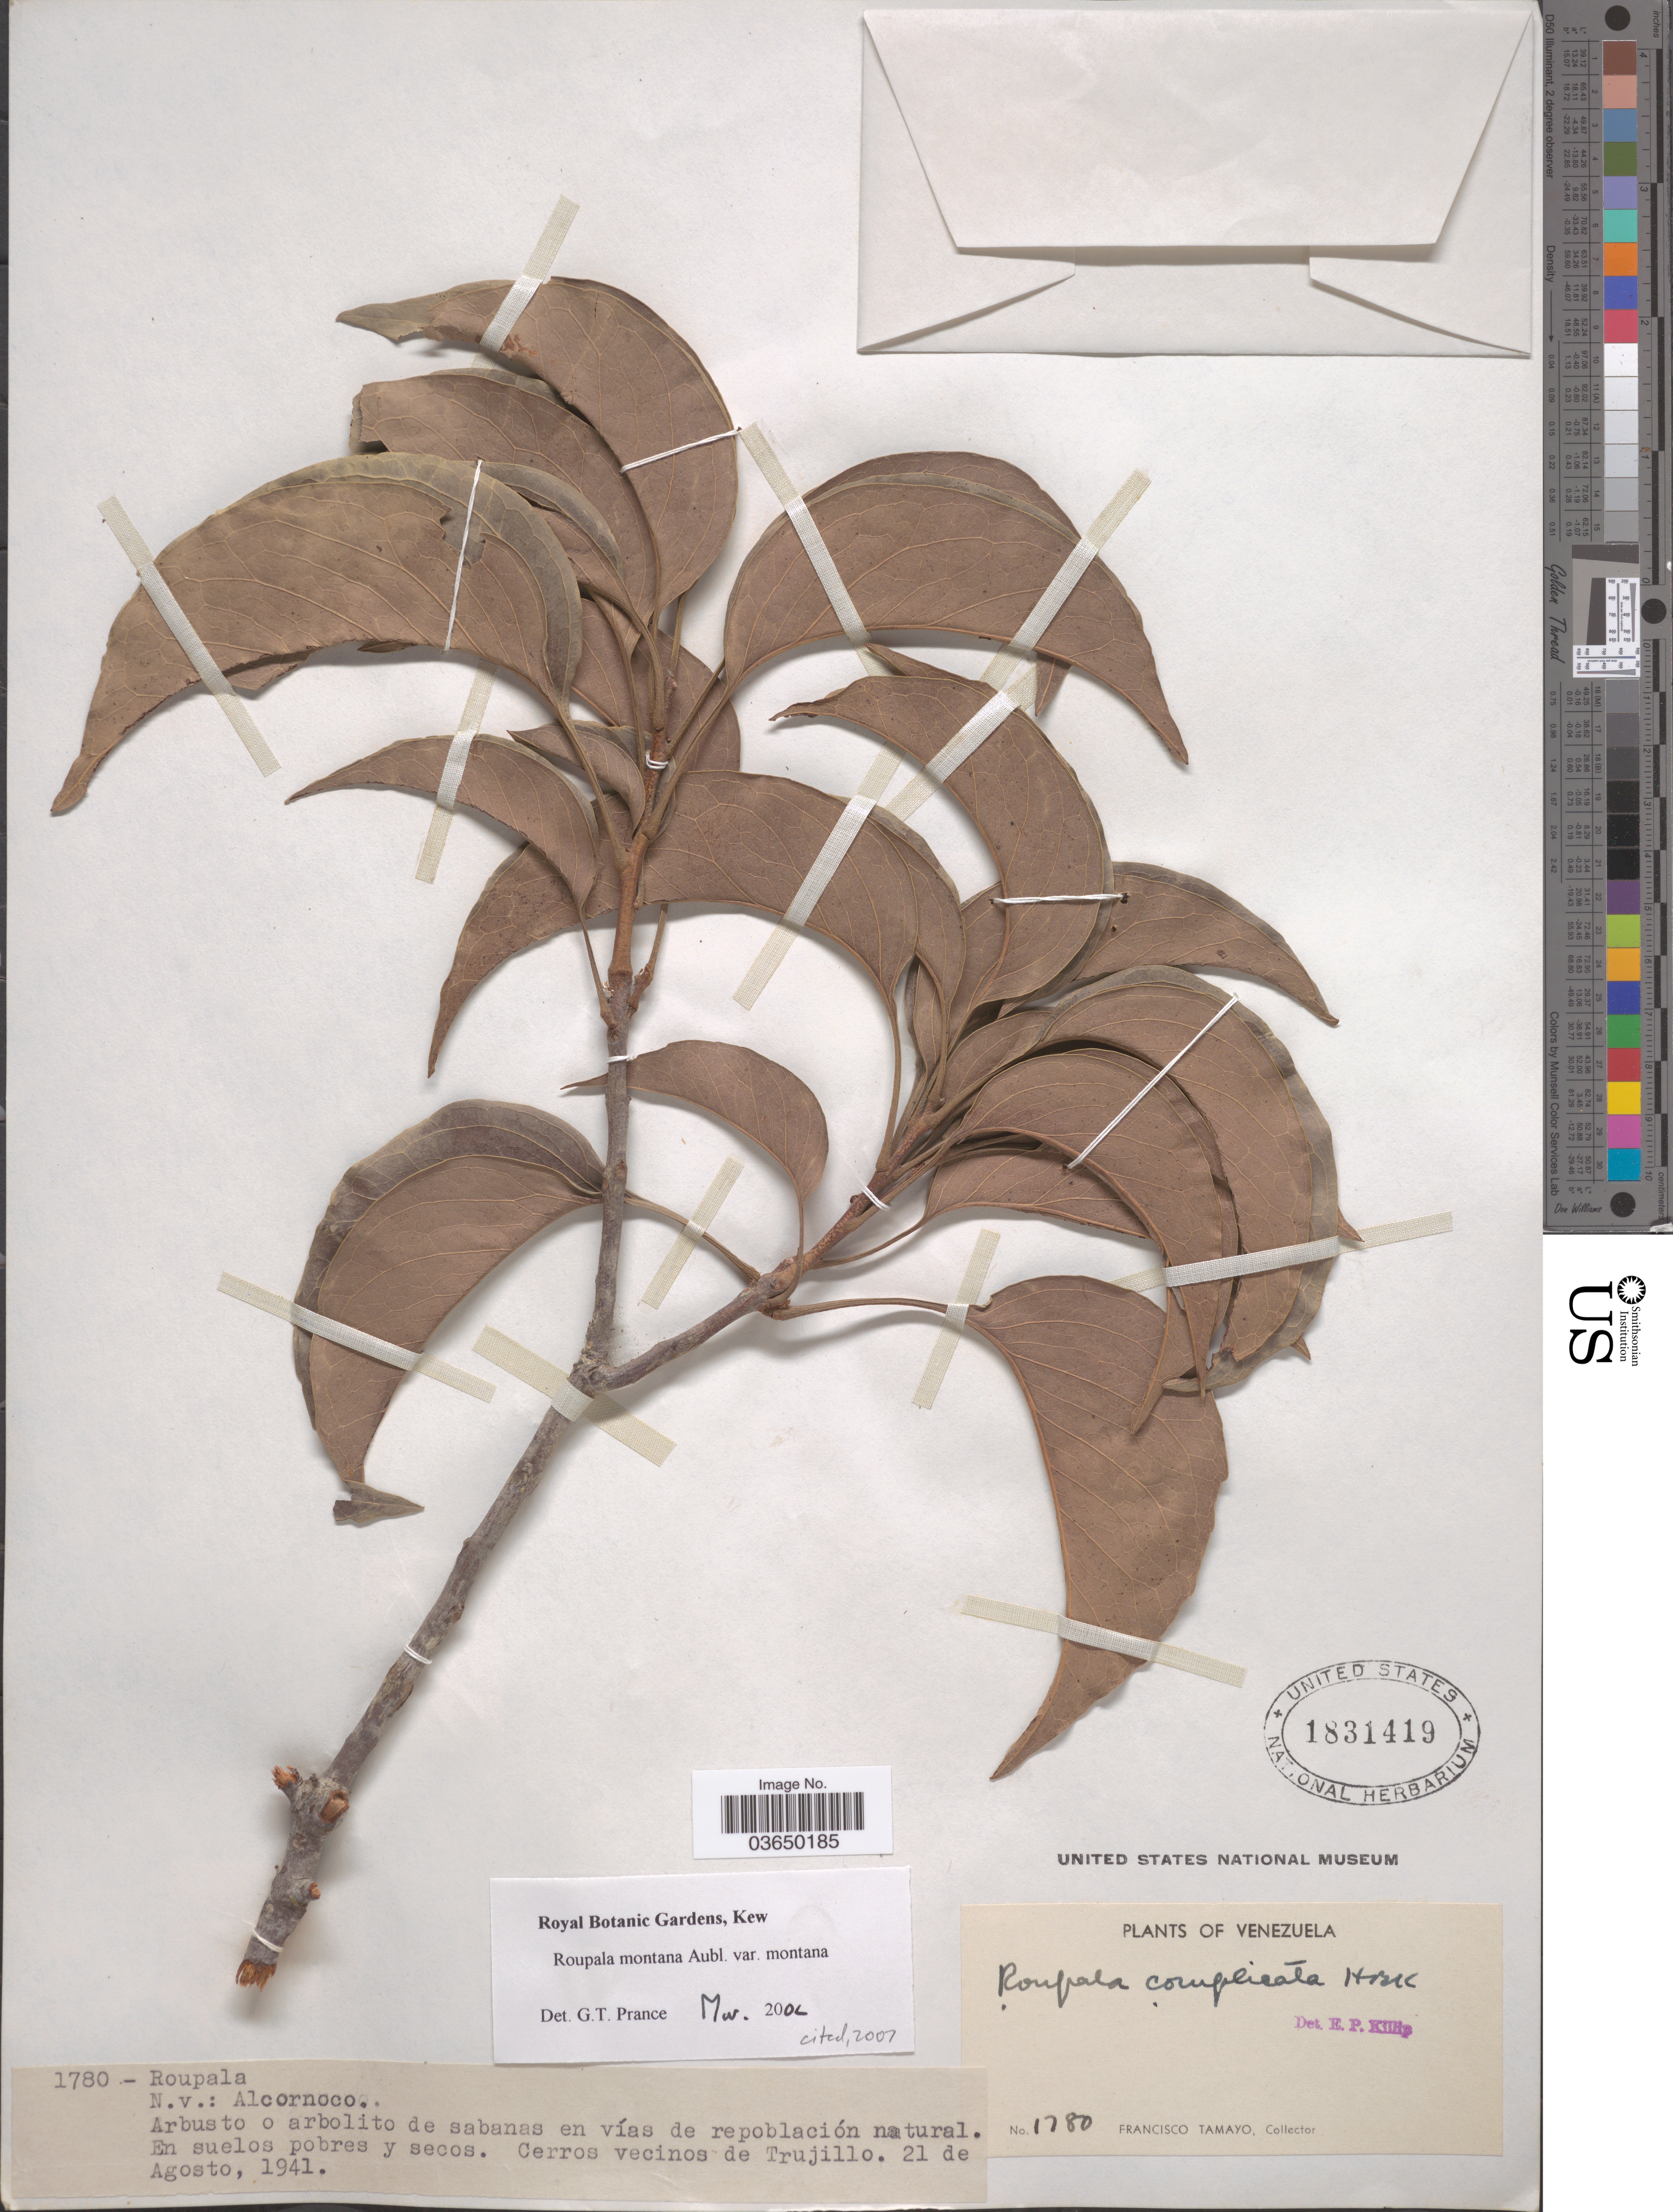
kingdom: Plantae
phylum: Tracheophyta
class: Magnoliopsida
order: Proteales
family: Proteaceae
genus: Roupala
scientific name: Roupala montana var. montana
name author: Aubl.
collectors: F. Tamayo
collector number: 1780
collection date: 1941-08-21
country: Venezuela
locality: Cerros vecinos de Trujillo.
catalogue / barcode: US 1831419